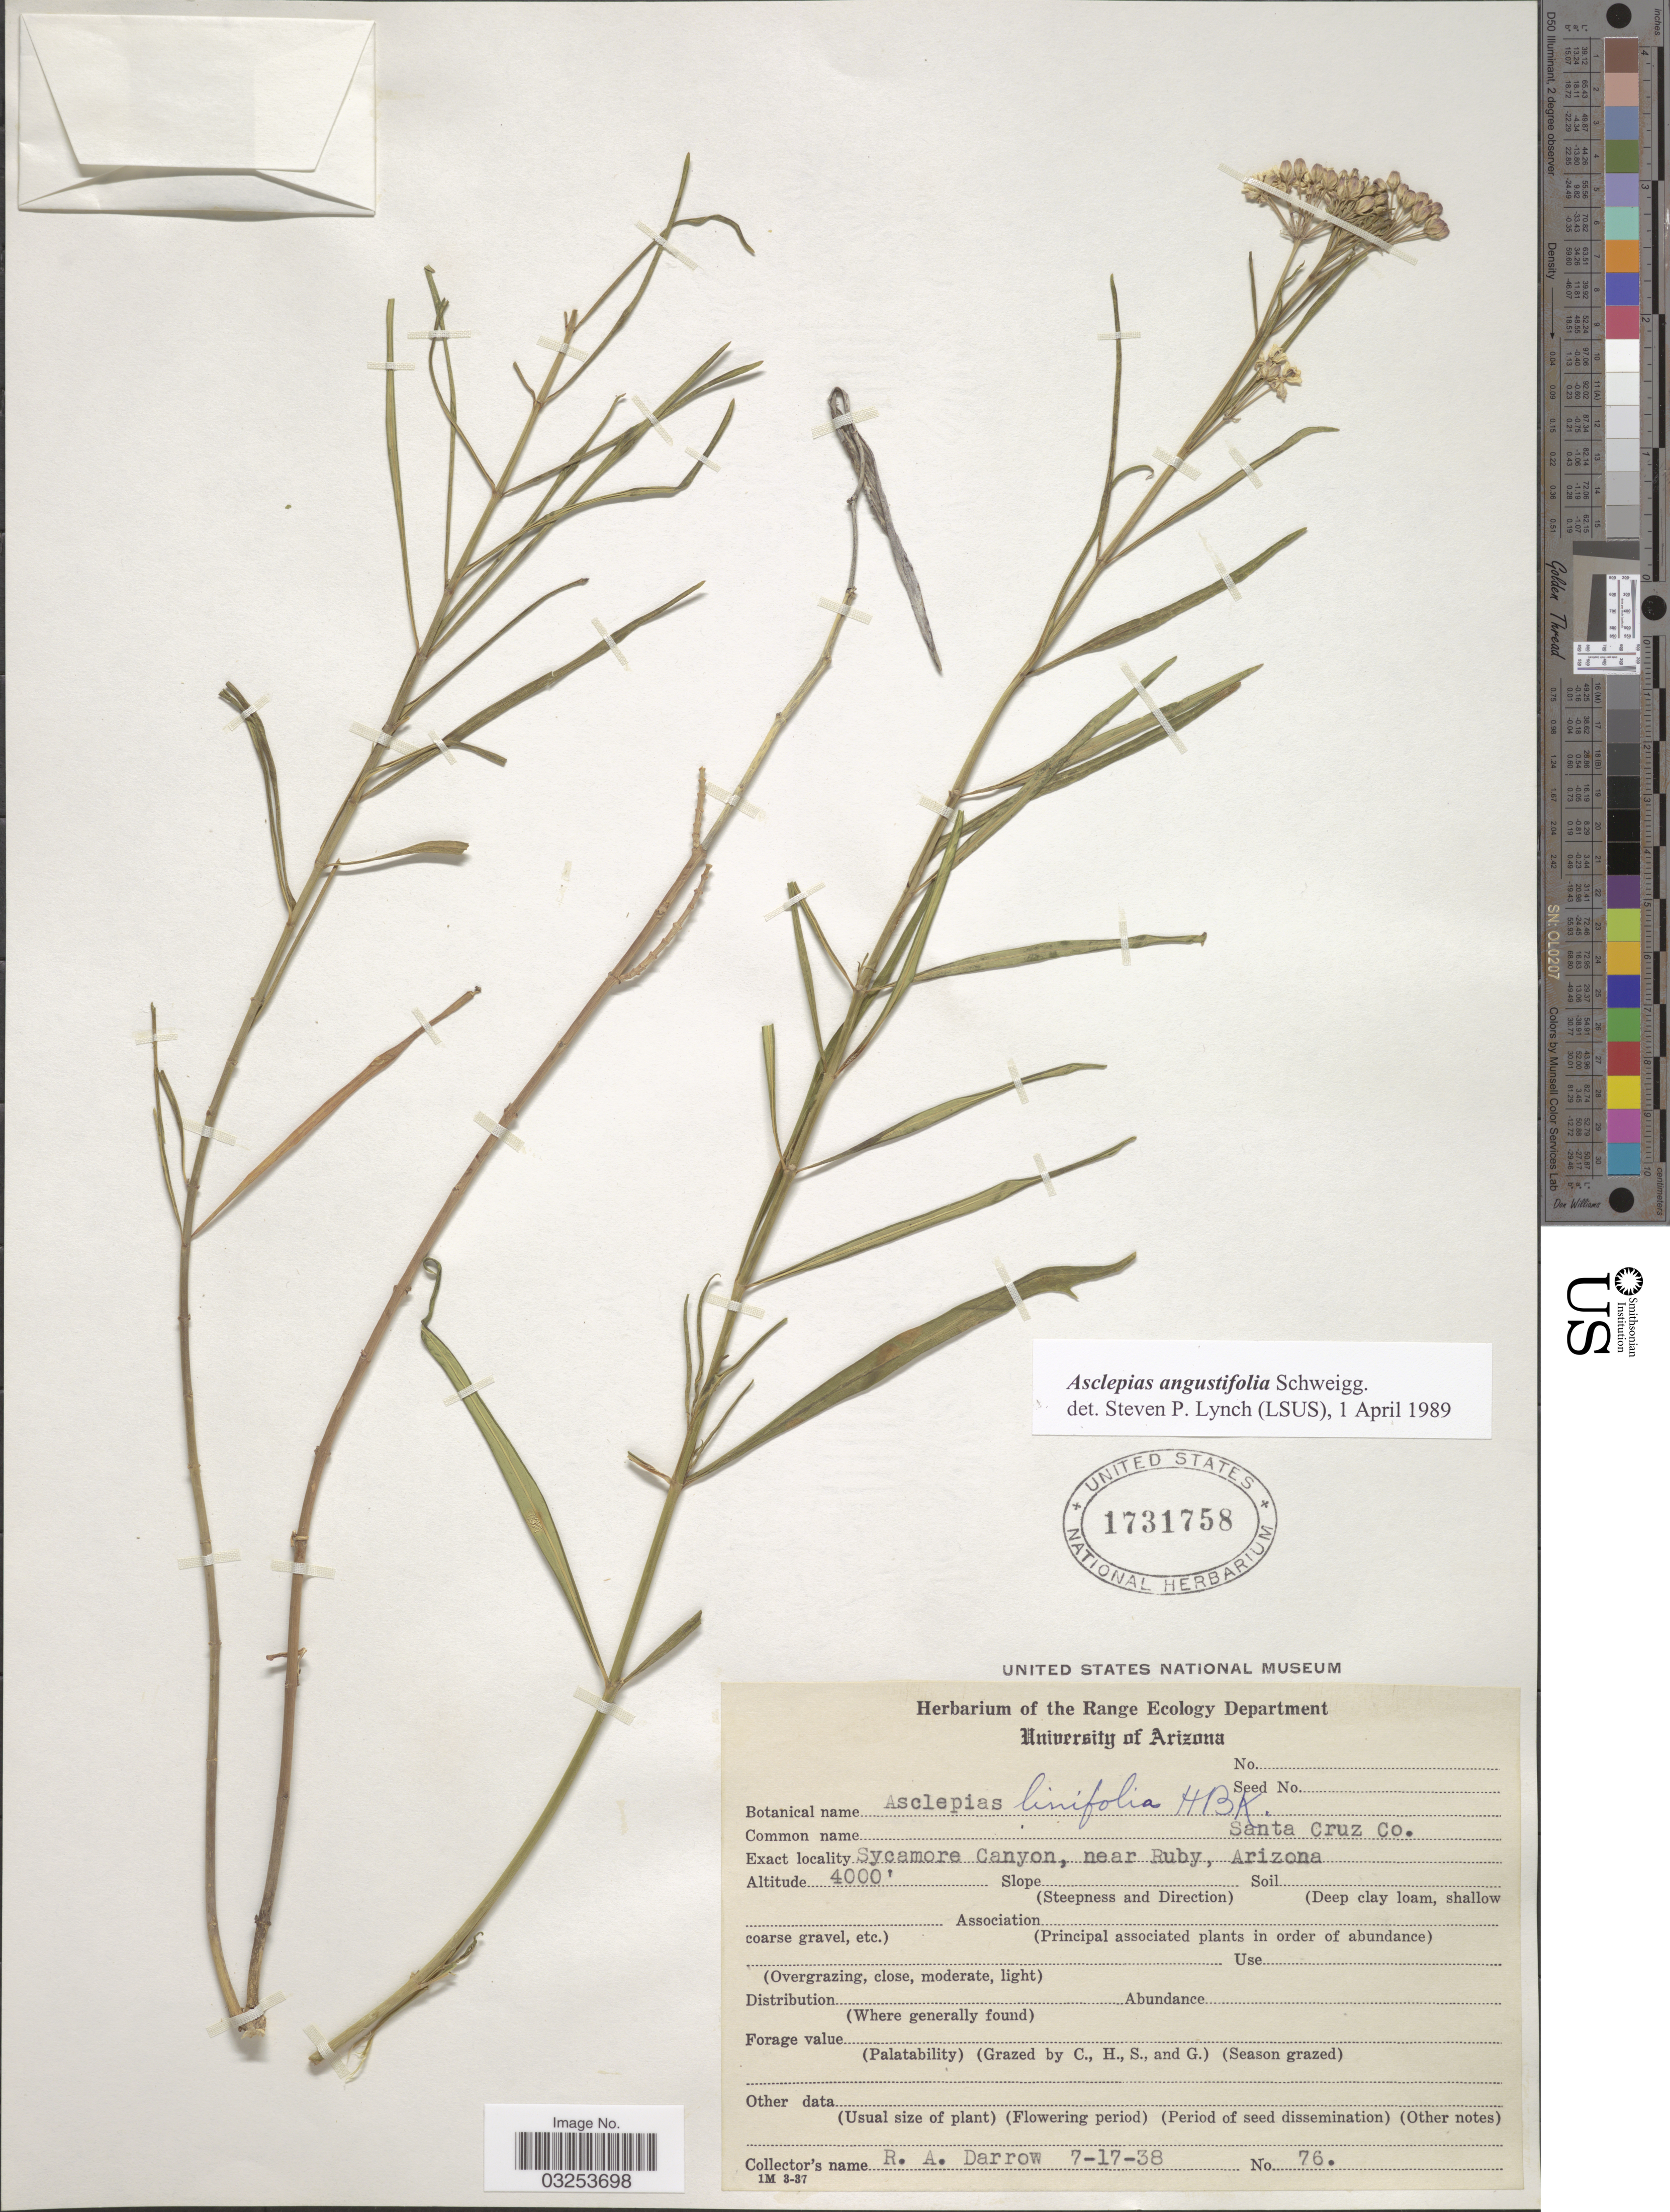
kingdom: Plantae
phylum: Tracheophyta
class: Magnoliopsida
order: Gentianales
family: Apocynaceae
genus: Asclepias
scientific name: Asclepias angustifolia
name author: Schweigg.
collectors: R. A. Darrow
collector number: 76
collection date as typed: Transcribed d/m/y: 17/7/38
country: United States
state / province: Arizona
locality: Sycamore Canyon, near Ruby.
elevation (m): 1219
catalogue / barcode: US 1731758